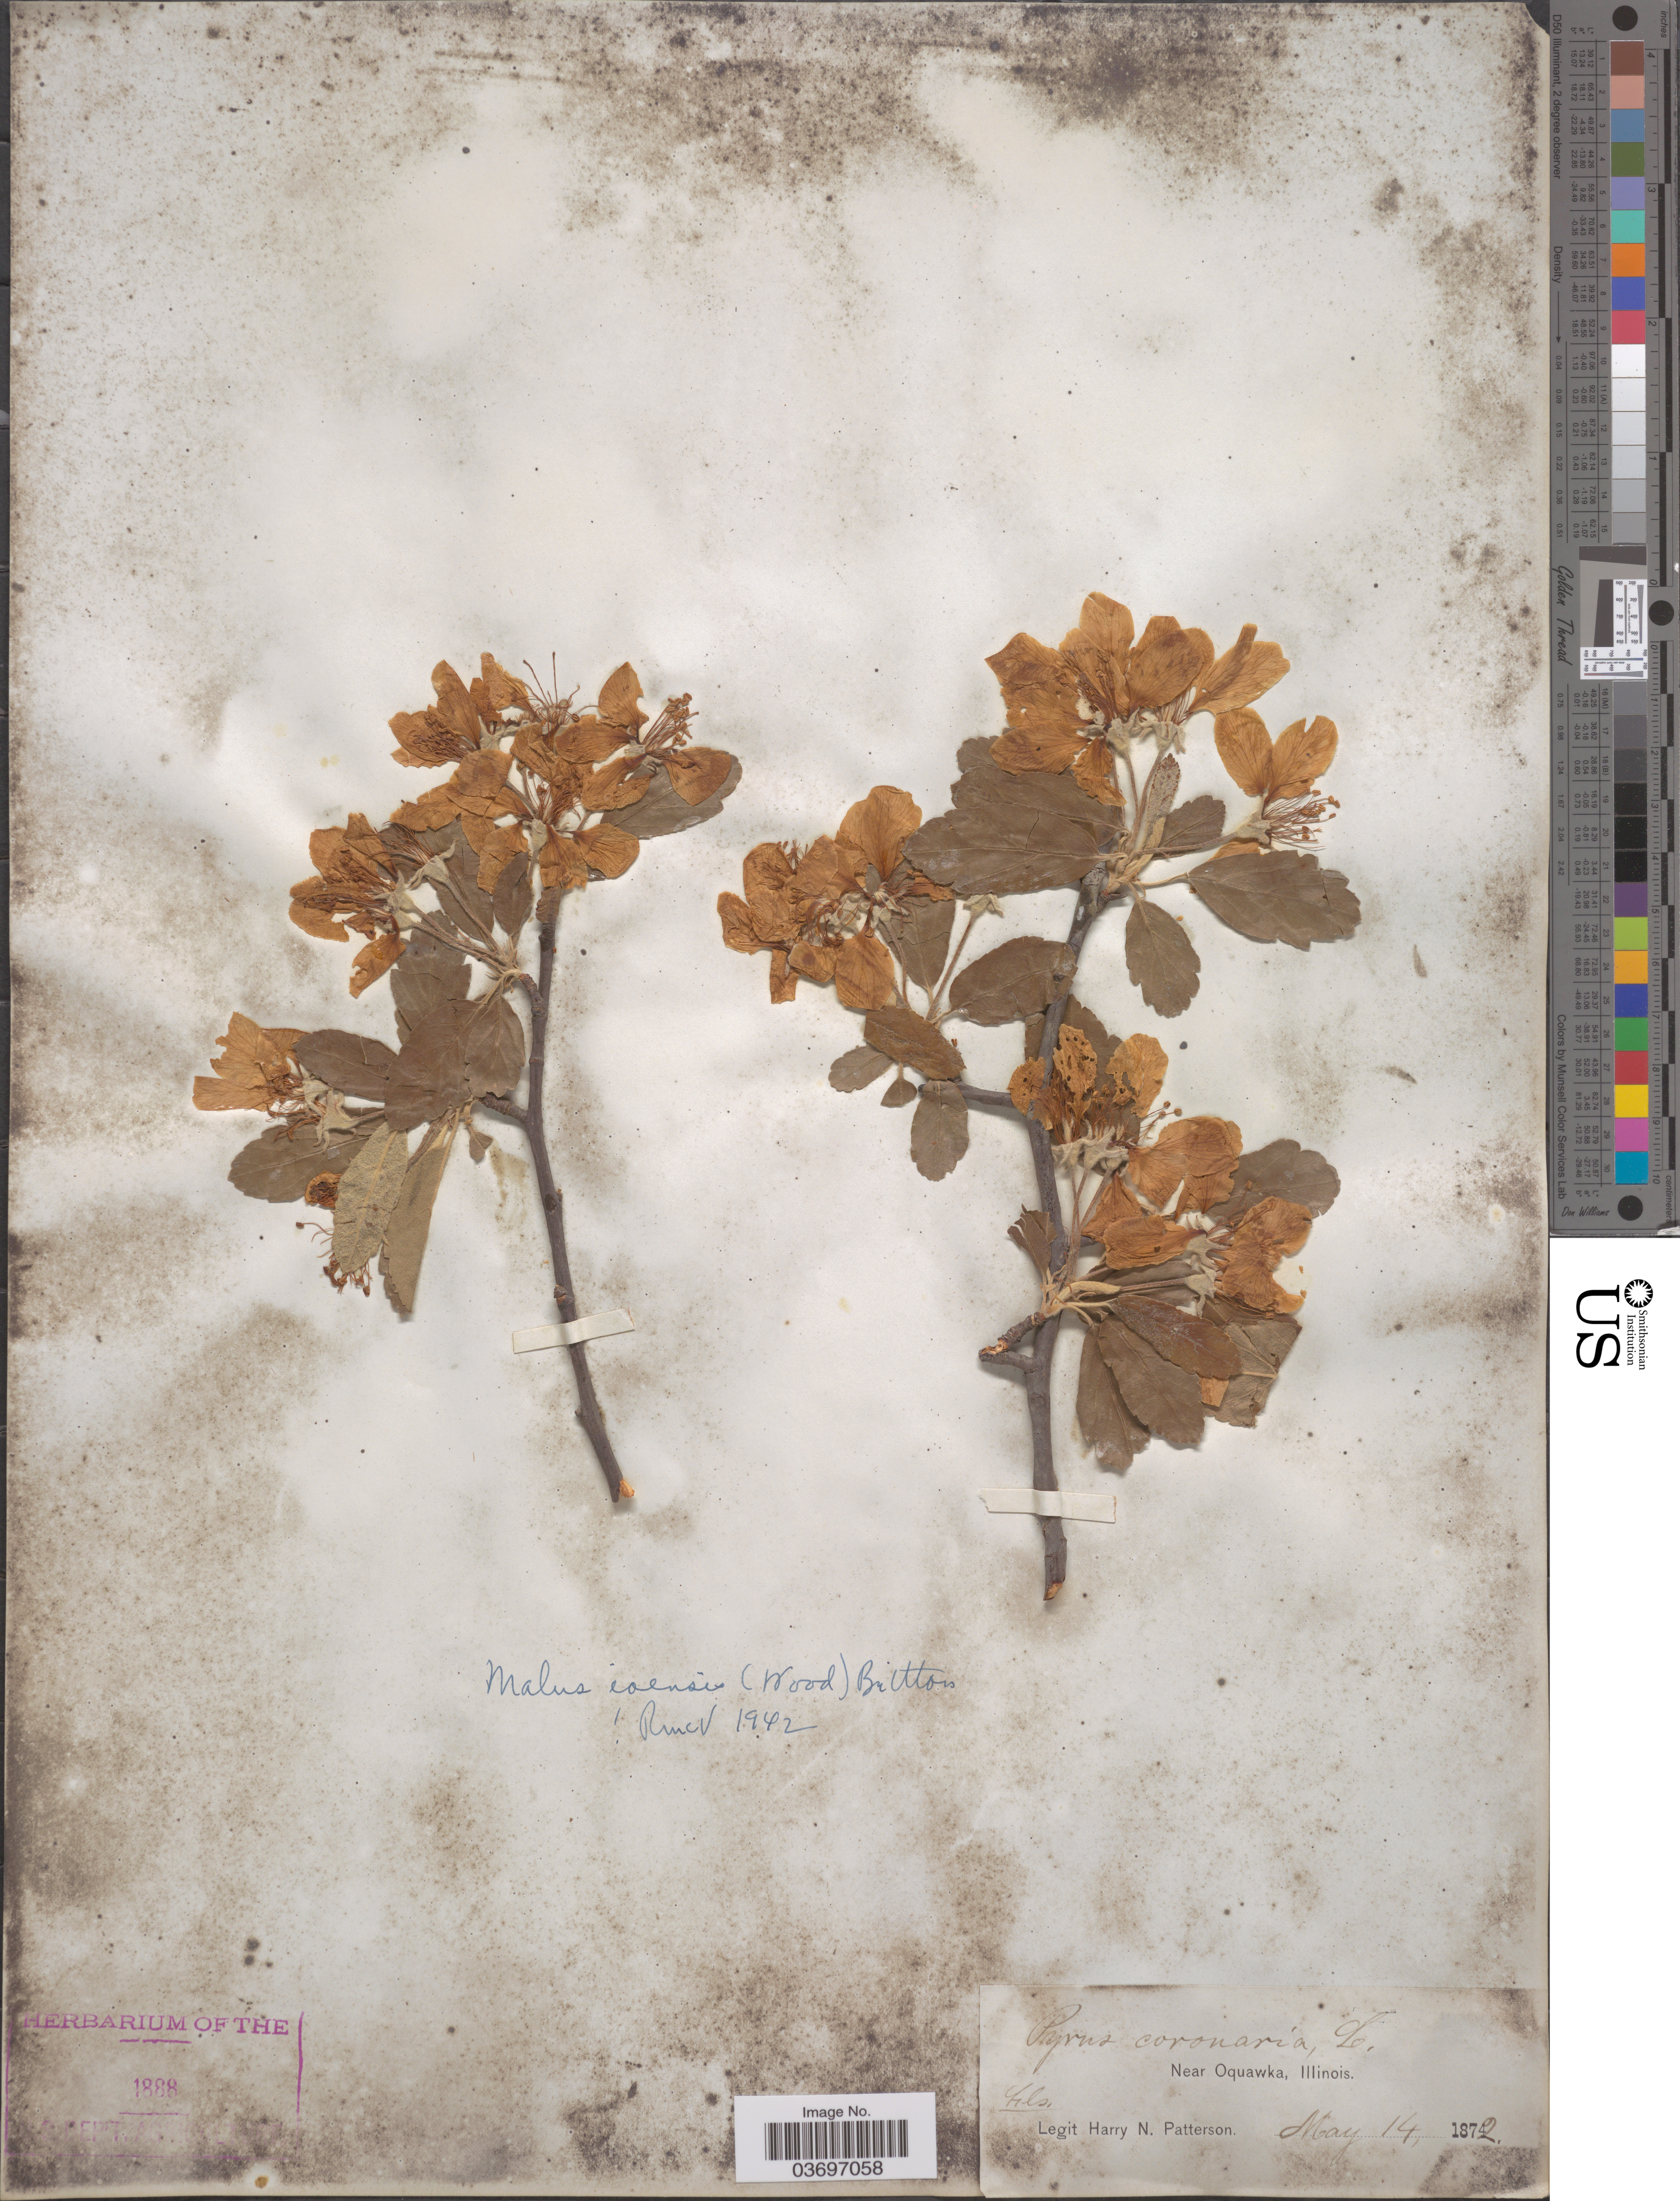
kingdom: Plantae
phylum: Tracheophyta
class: Magnoliopsida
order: Rosales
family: Rosaceae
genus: Malus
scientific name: Malus ioensis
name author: (Alph. Wood) Britton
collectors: H. N. Patterson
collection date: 1872-05-14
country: United States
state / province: Illinois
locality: Near Oquawka.